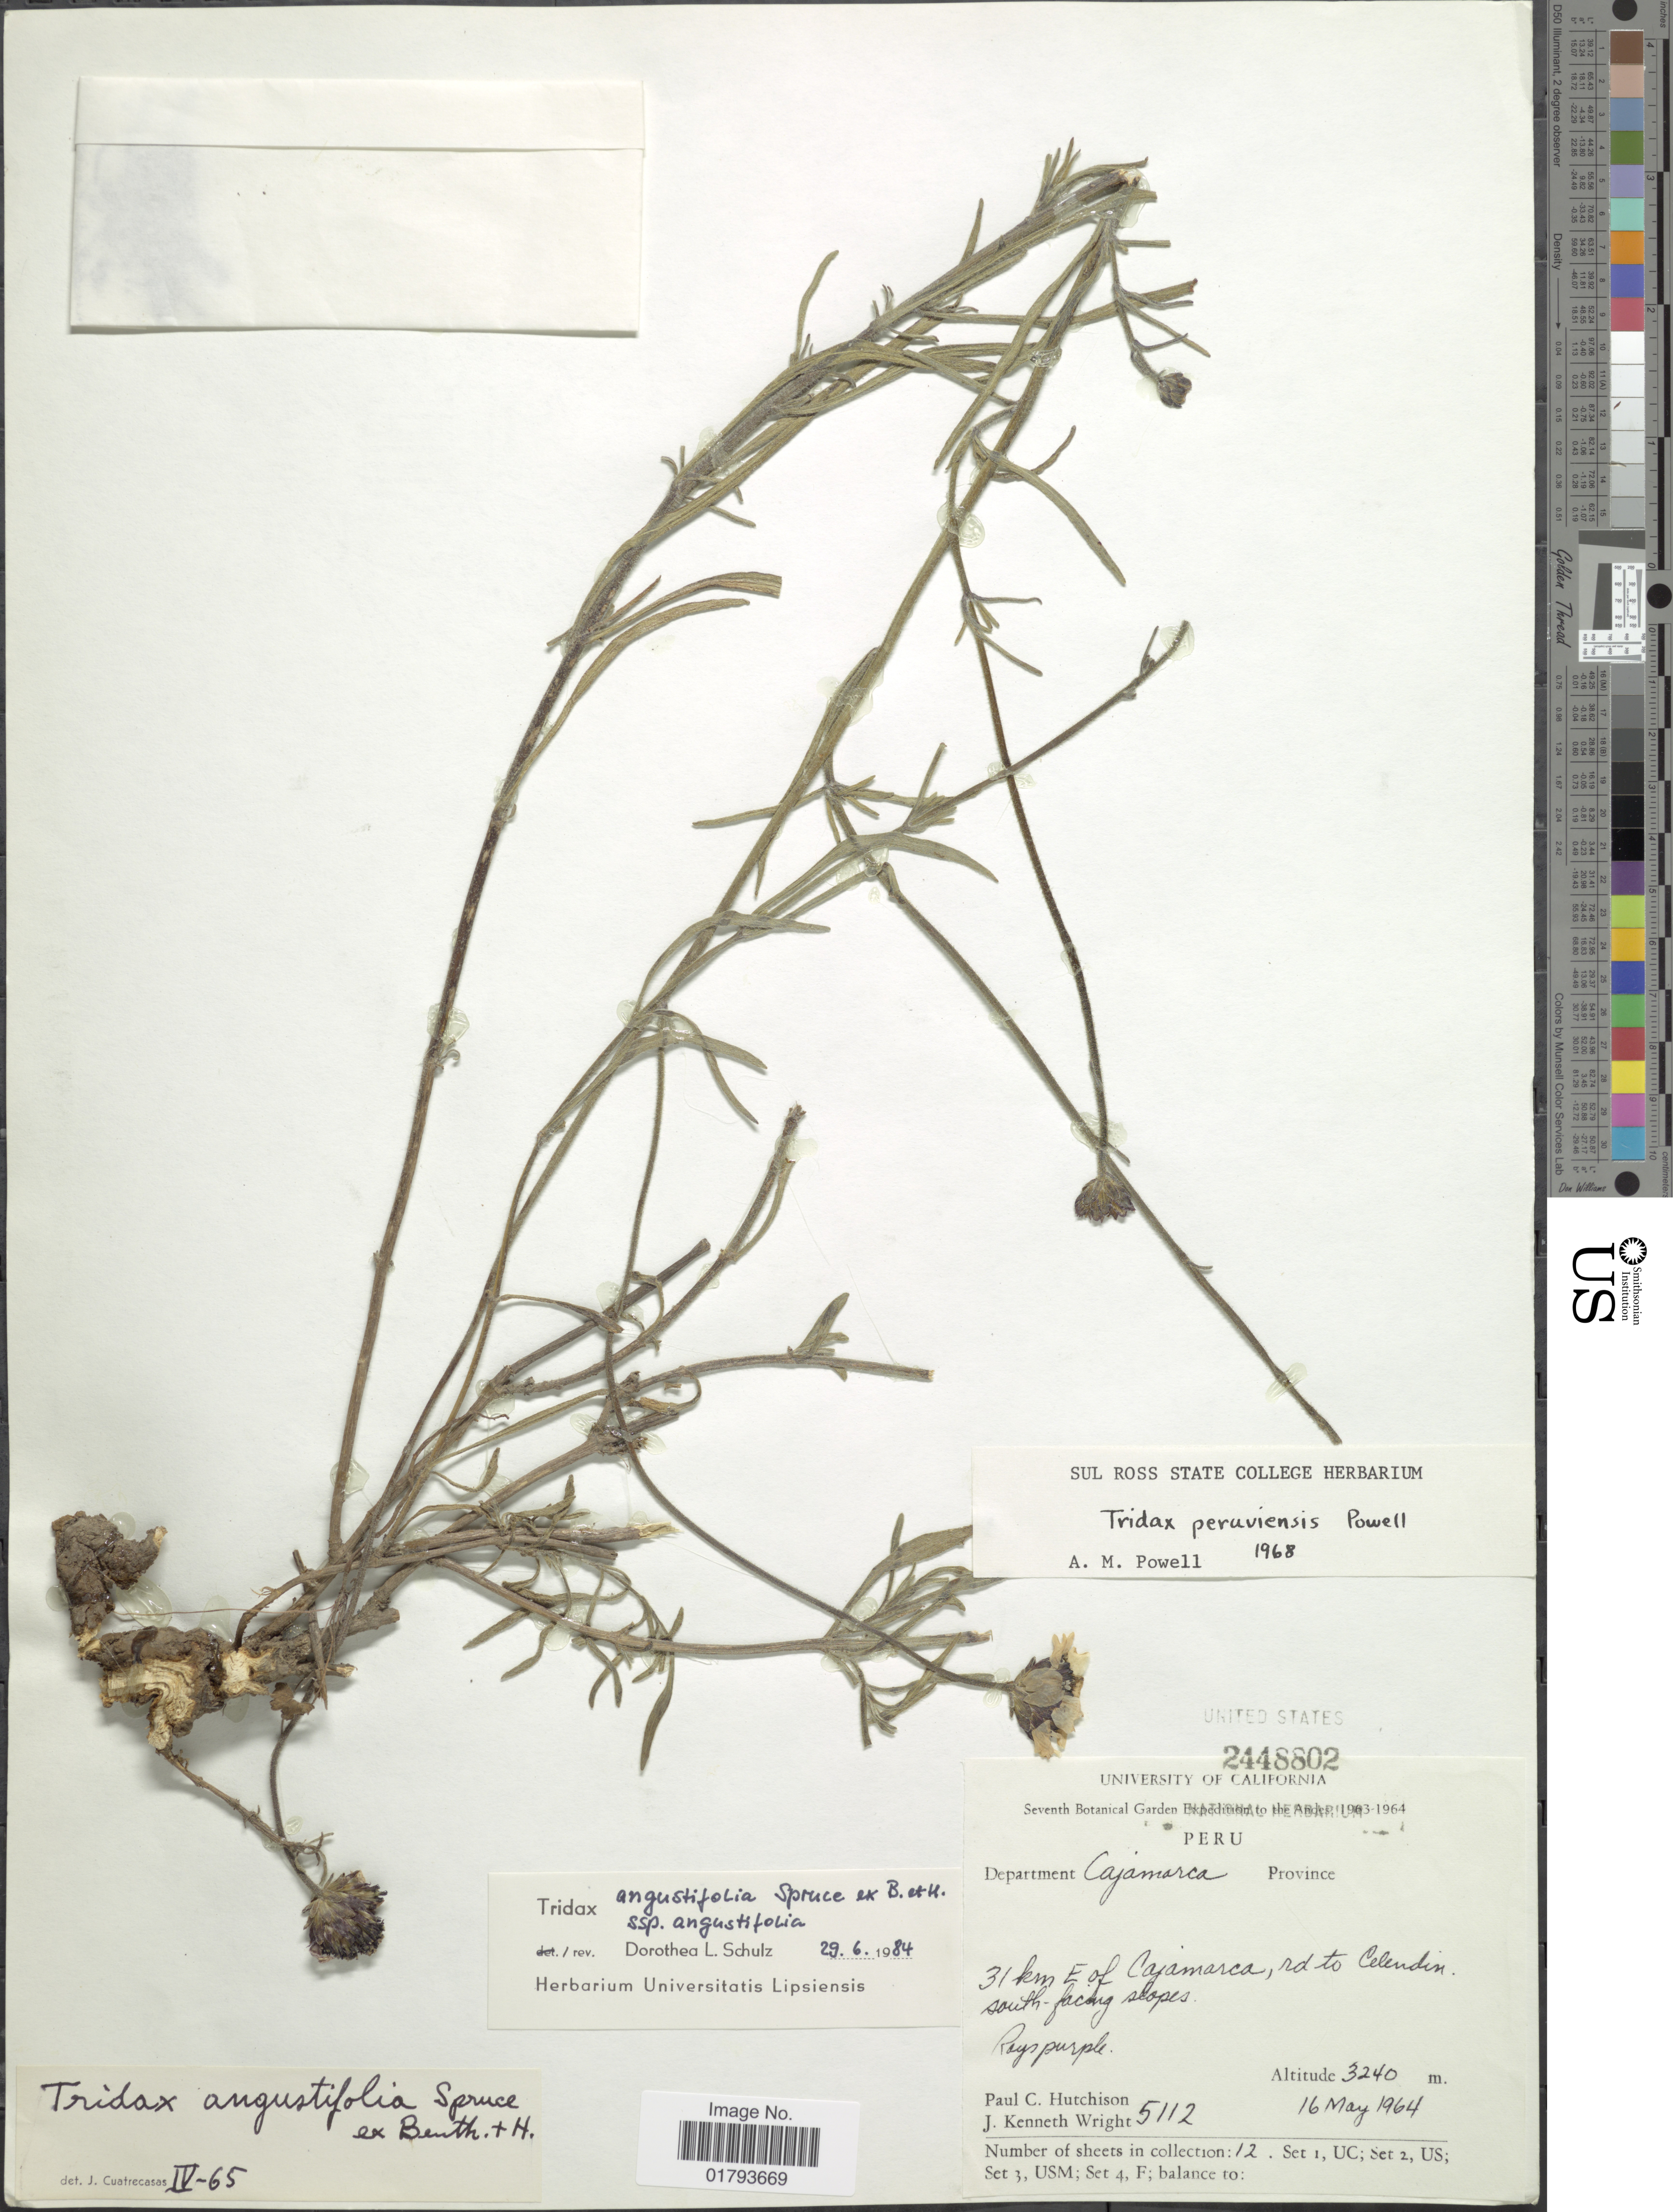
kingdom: Plantae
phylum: Tracheophyta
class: Magnoliopsida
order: Asterales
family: Asteraceae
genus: Tridax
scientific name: Tridax angustifolia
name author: Spruce ex Benth. & Hook. f.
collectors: P. C. Hutchison & J. K. Wright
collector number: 5112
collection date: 1964-05-16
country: Peru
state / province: Cajamarca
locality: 31 km E of Cajamarca, rd to Celendin, south-facing slopes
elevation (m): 3240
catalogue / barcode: US 2448802